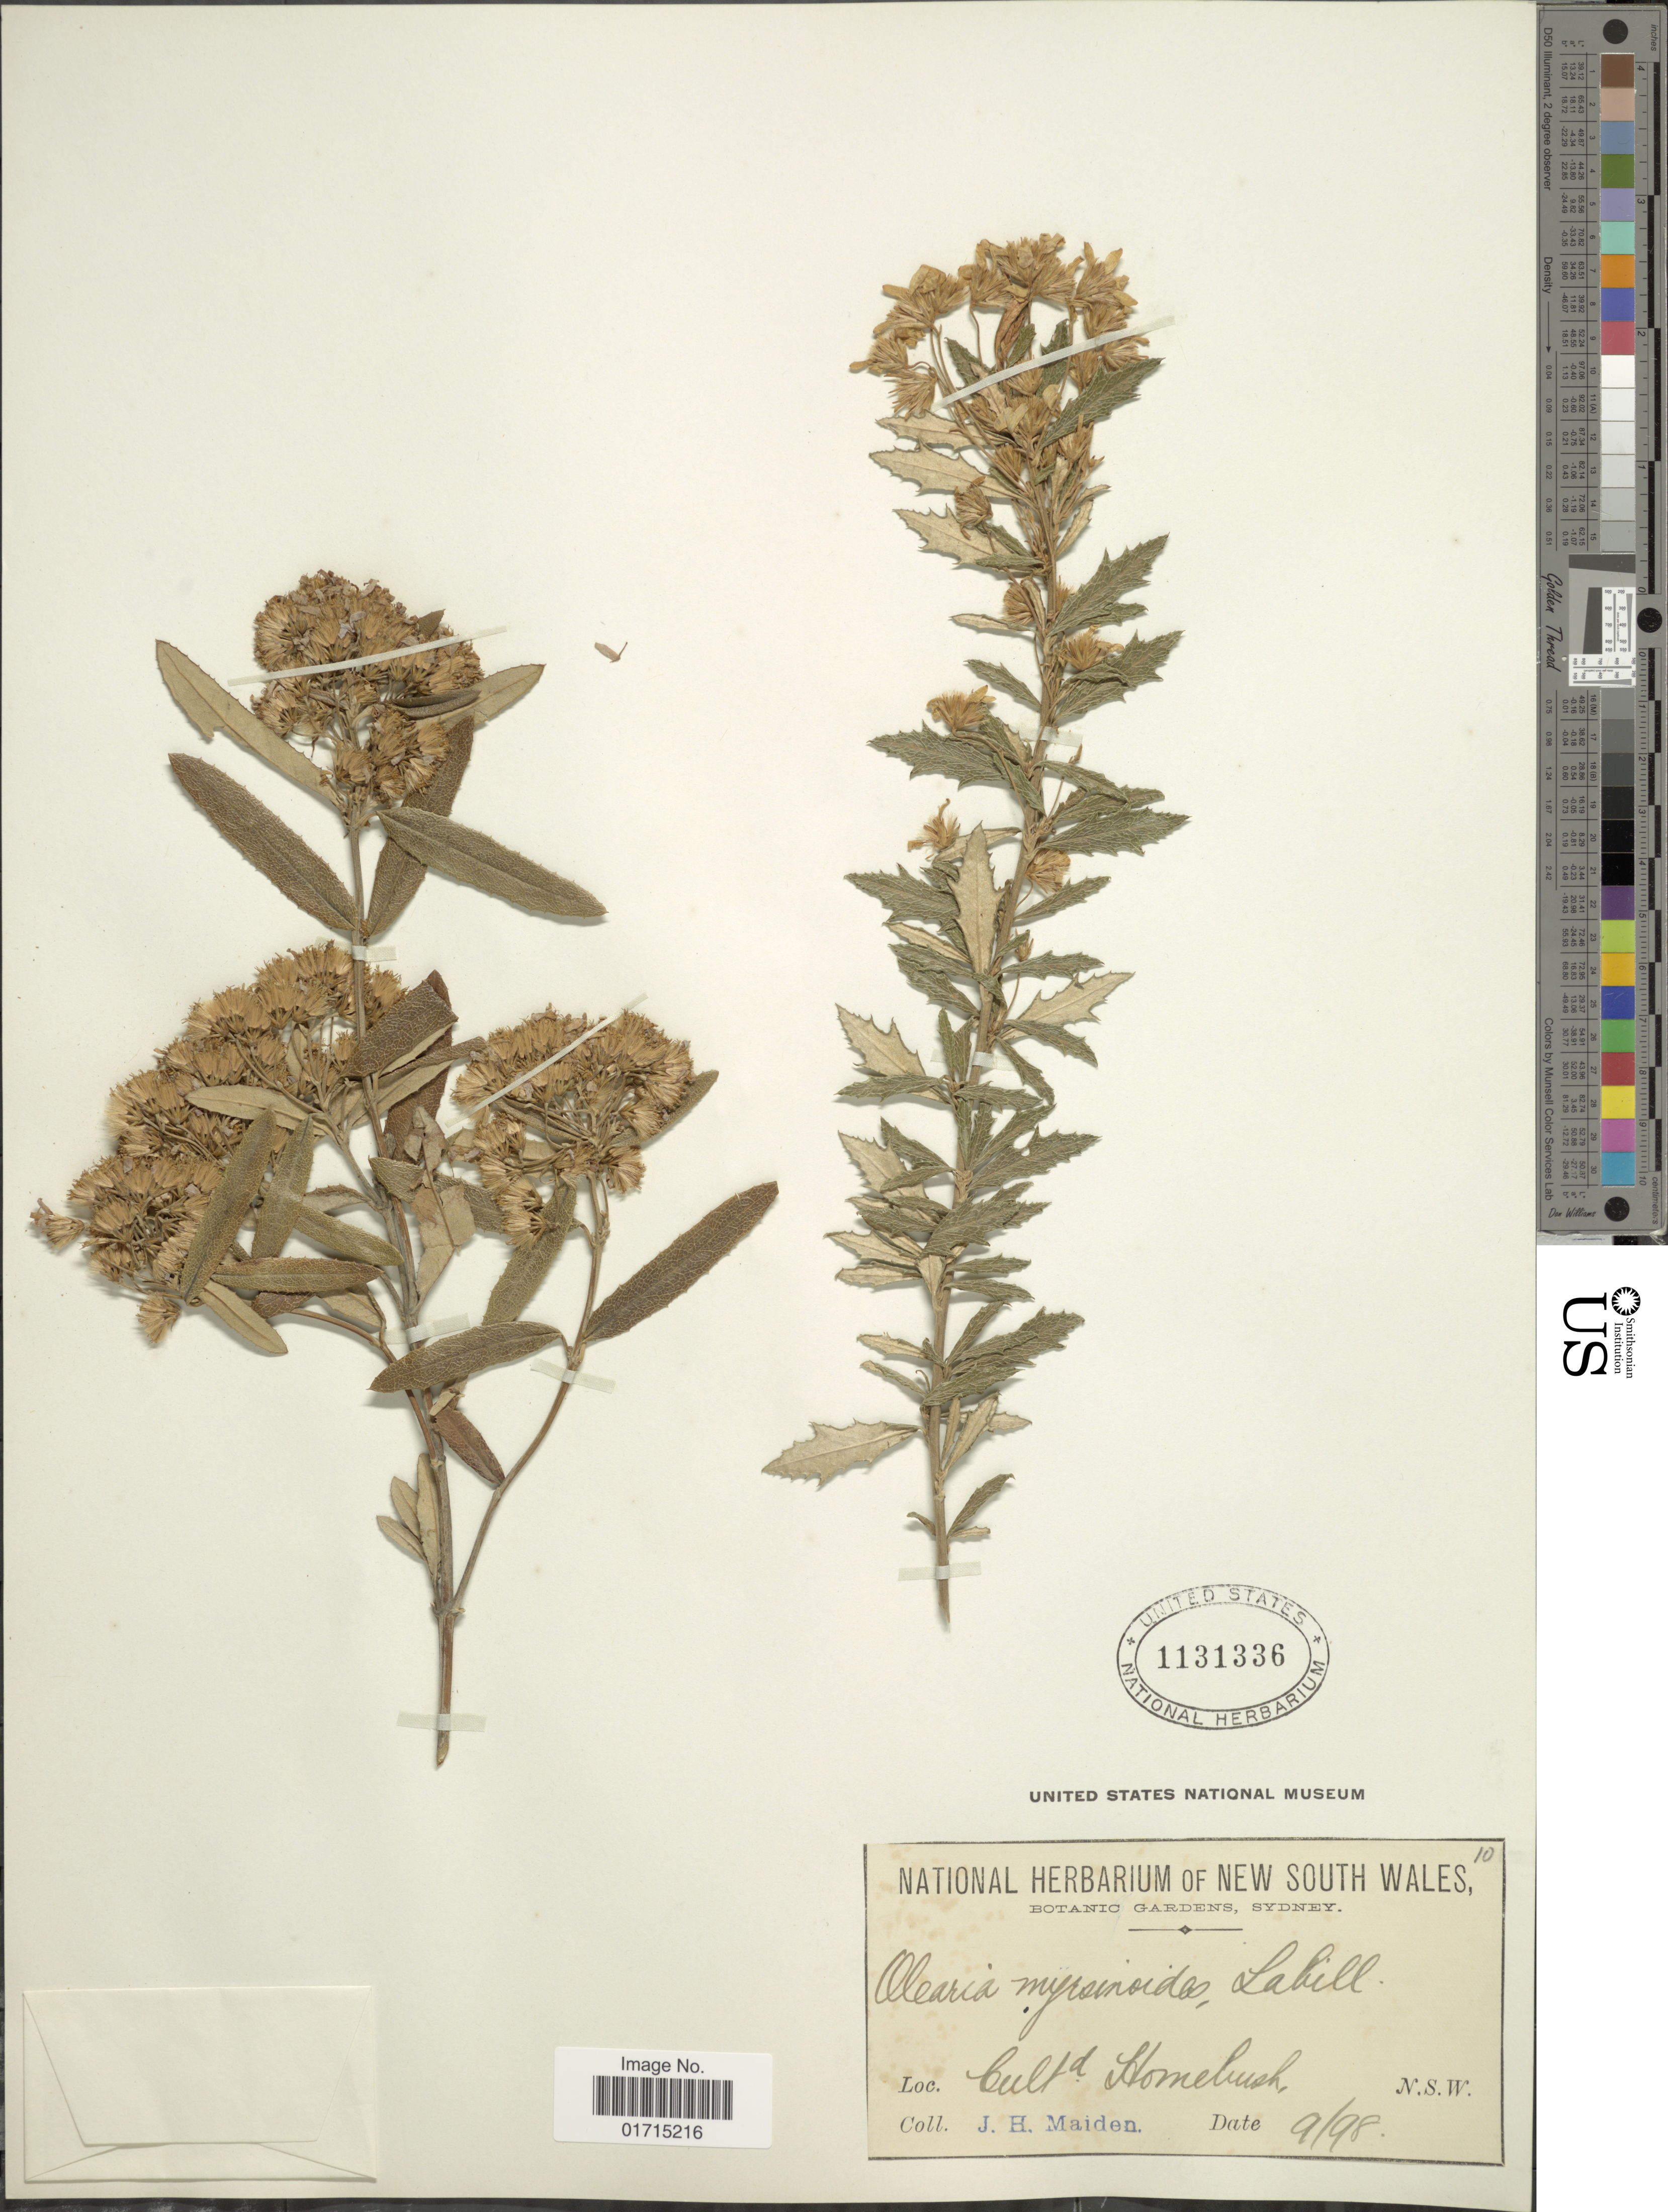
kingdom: Plantae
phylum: Tracheophyta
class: Magnoliopsida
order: Asterales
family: Asteraceae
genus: Olearia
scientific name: Olearia myrsinoides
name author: (Labill.) F. Muell. ex Benth.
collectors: J. Maiden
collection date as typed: Transcribed d/m/y: /9/98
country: Australia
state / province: New South Wales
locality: Hombush.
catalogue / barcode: US 1131336